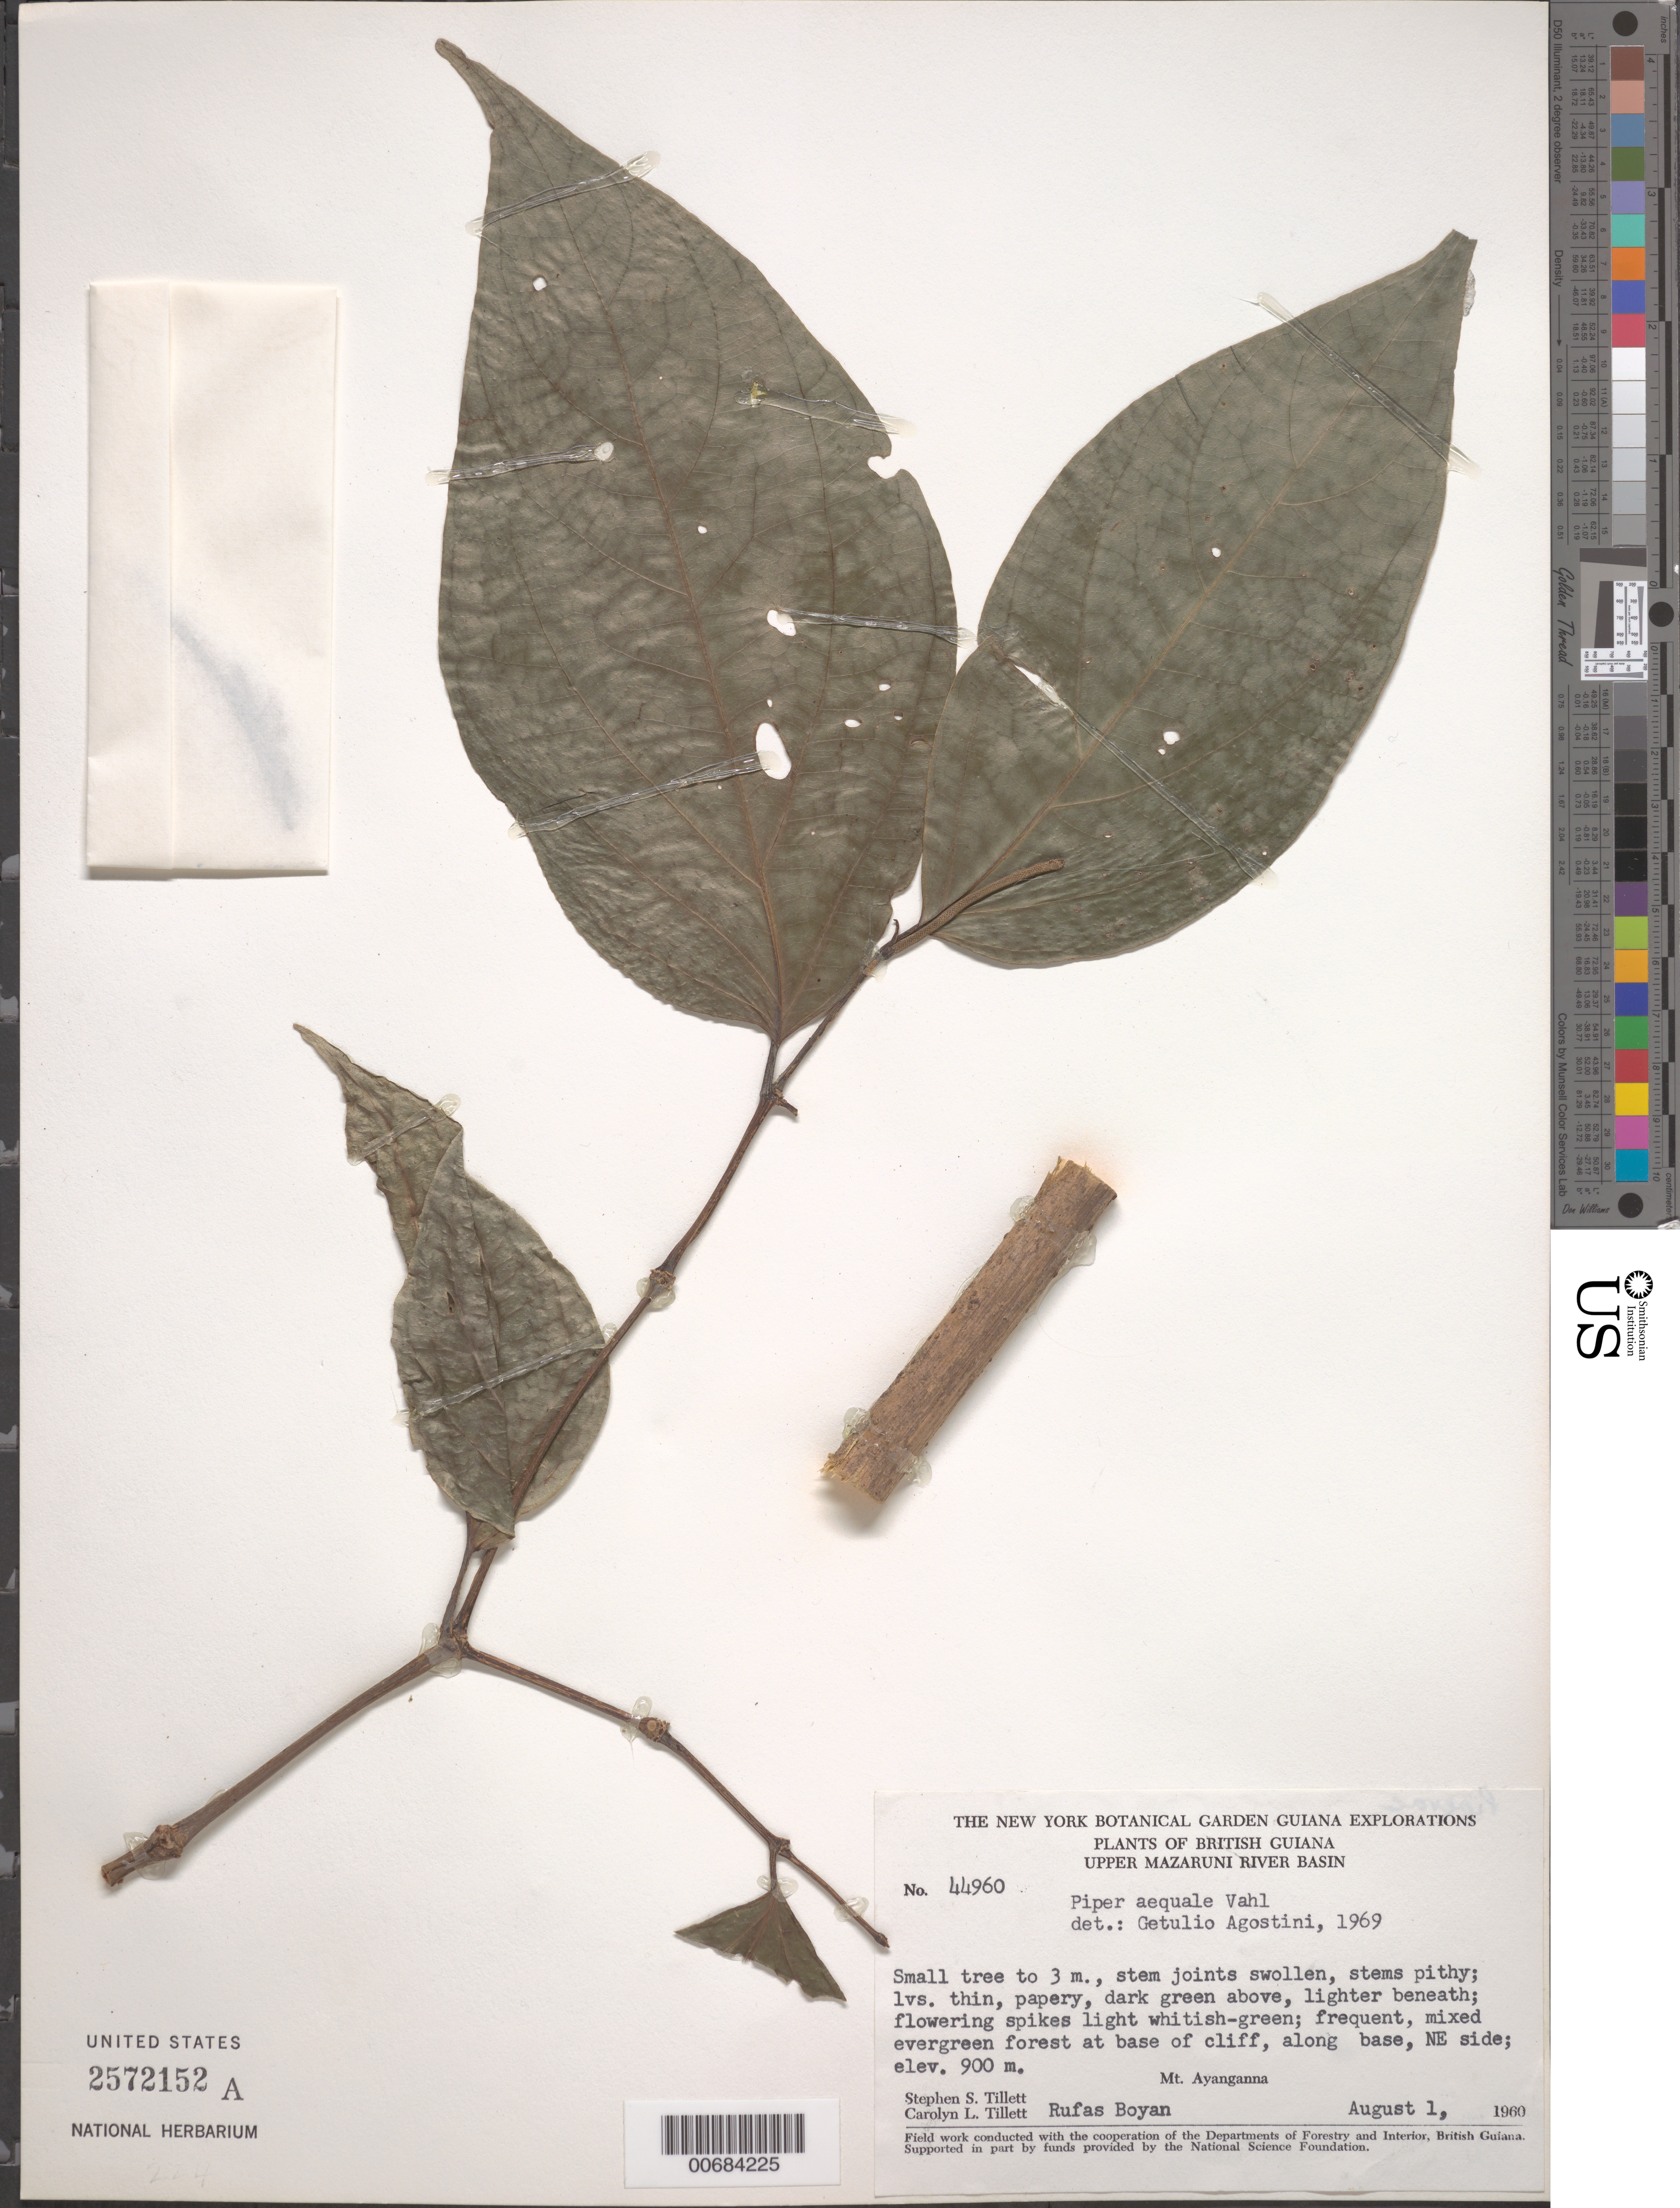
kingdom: Plantae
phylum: Tracheophyta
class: Magnoliopsida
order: Piperales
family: Piperaceae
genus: Piper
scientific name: Piper aequale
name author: Vahl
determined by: Agostini, G.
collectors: S. S. Tillett, C. L. Tillett & R. Boyan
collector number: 44960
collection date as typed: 1-Aug-60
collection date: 1960-08-01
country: Guyana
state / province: Cuyuni-Mazaruni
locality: Mt. Ayanganna, NE side of, Upper Mazaruni R Basin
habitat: Mixed evergreen forest at base of cliff, along base, NE side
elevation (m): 800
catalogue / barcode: US 2572152A